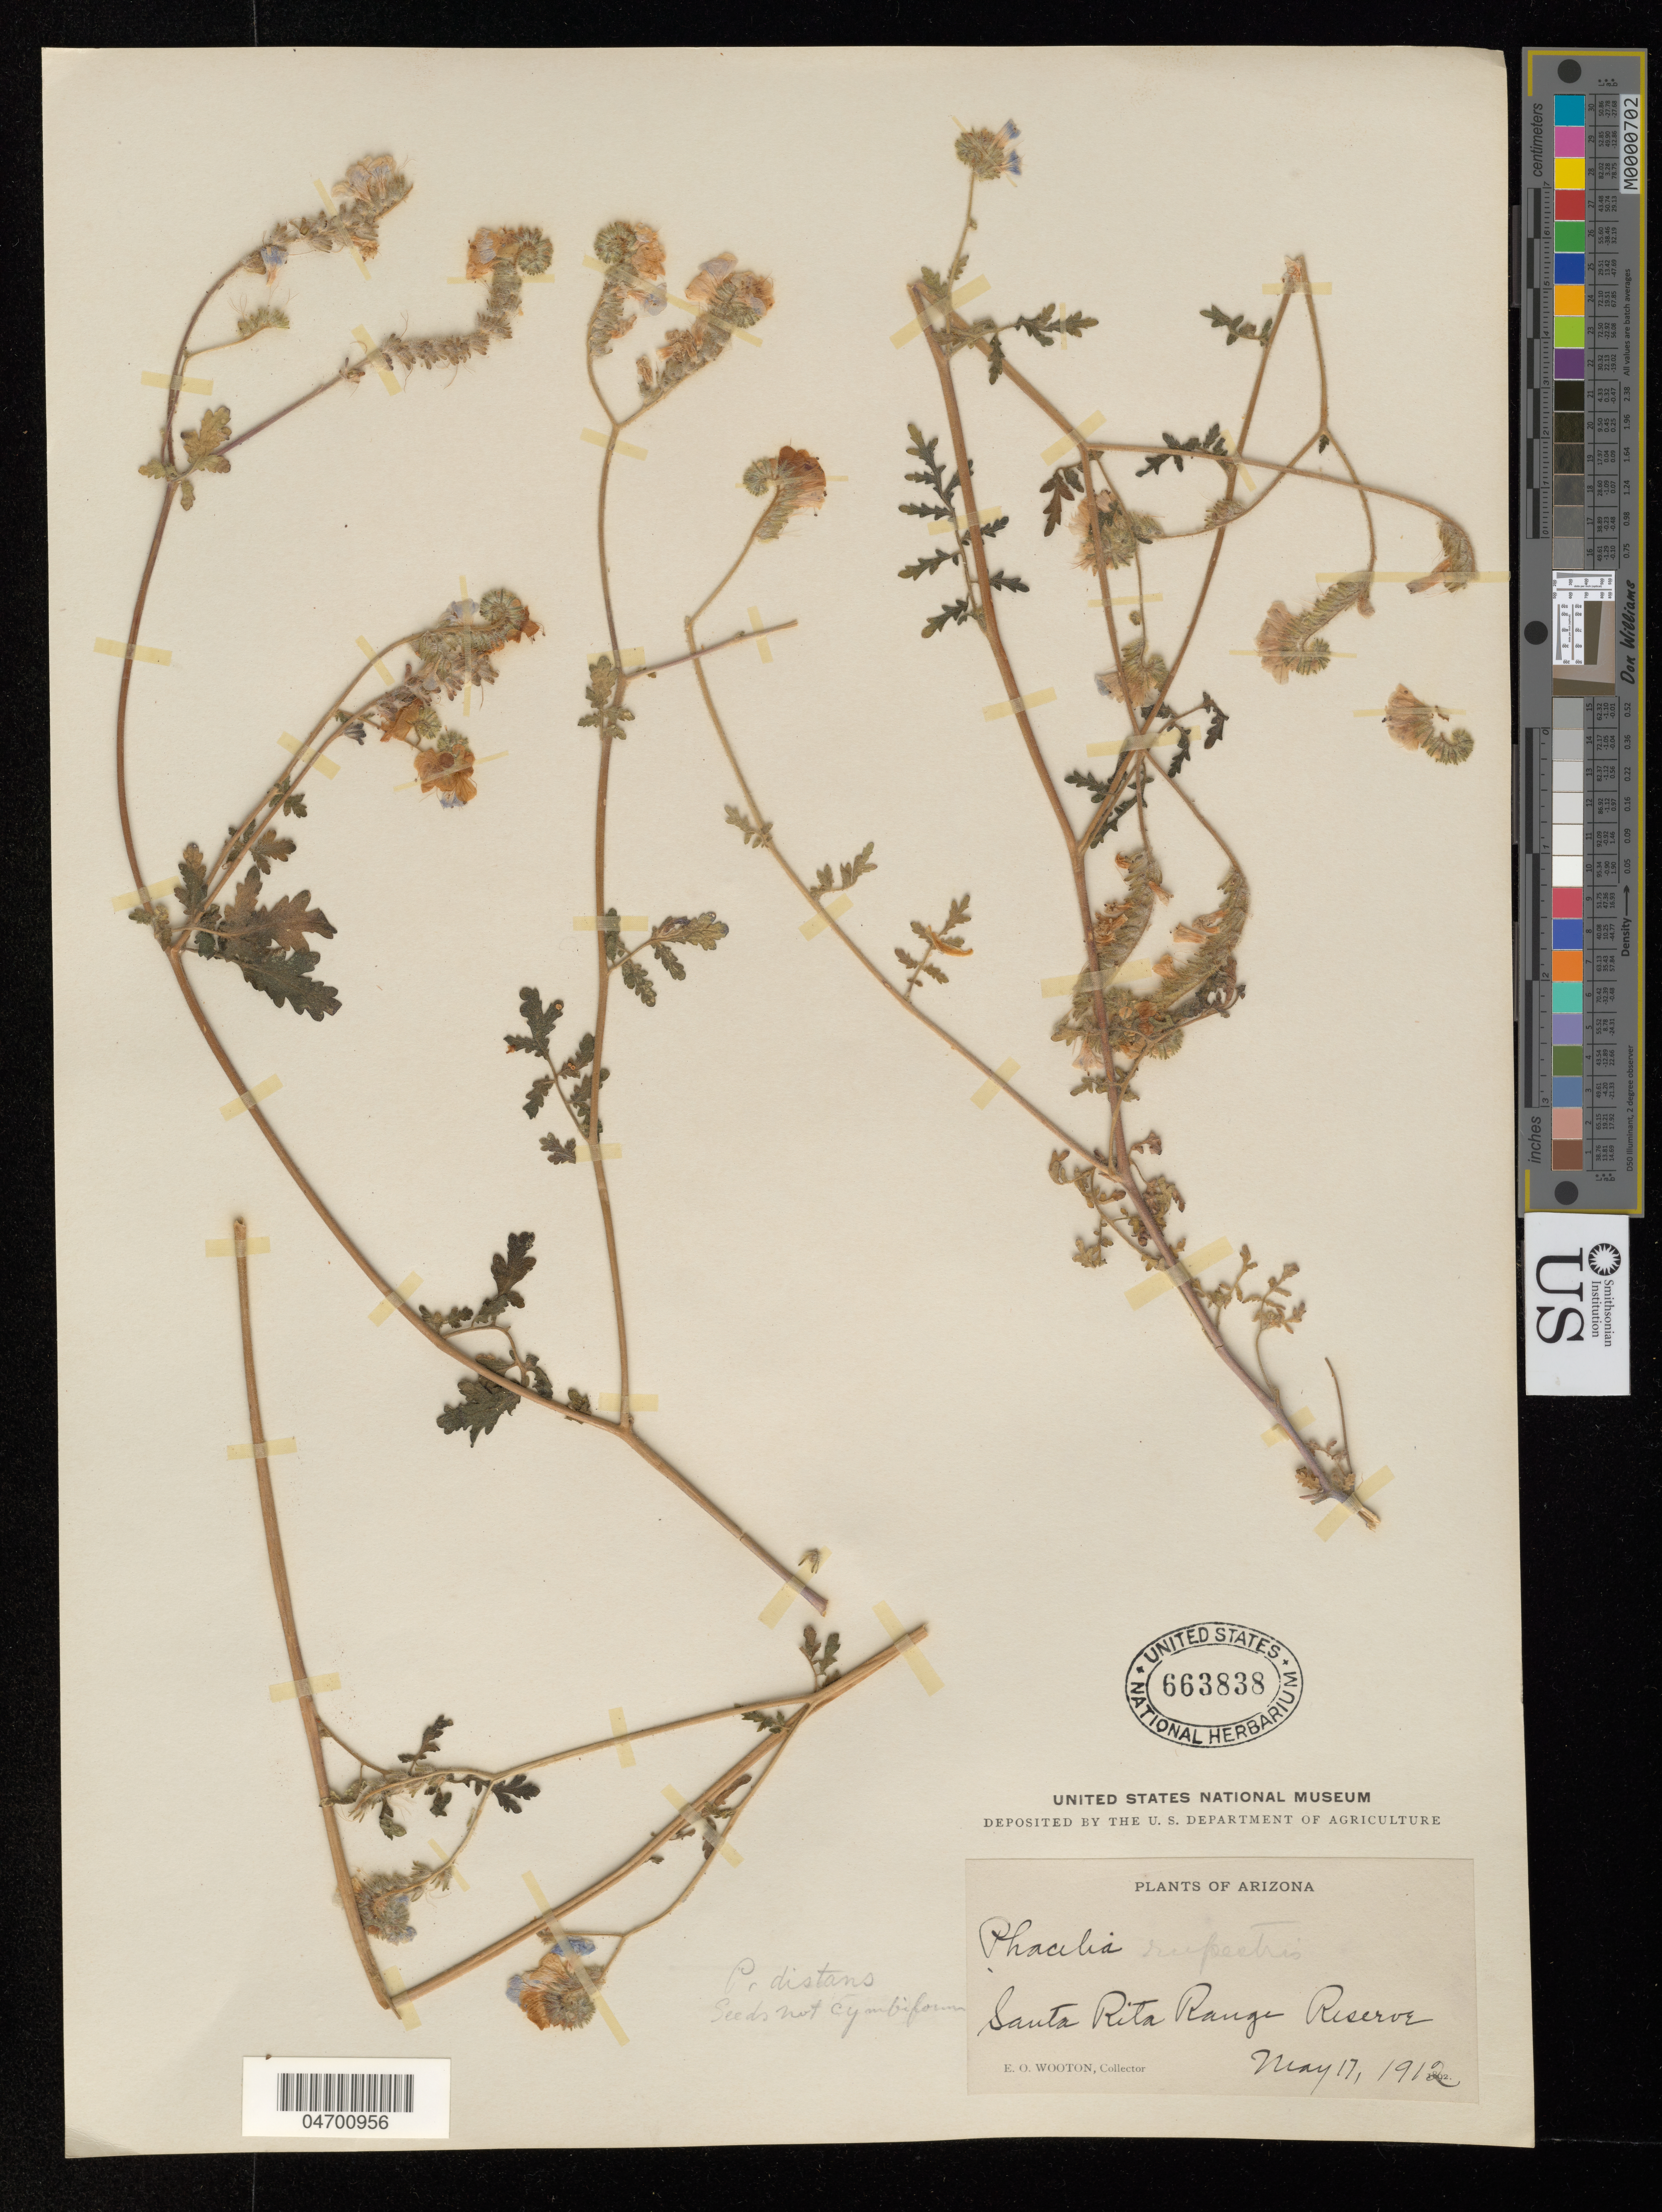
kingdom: Plantae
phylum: Tracheophyta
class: Magnoliopsida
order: Boraginales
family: Hydrophyllaceae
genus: Phacelia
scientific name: Phacelia distans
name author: Benth.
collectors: E. O. Wooton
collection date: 1912-05-17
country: United States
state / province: Arizona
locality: Santa Rita Range Reserve.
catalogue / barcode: US 663838